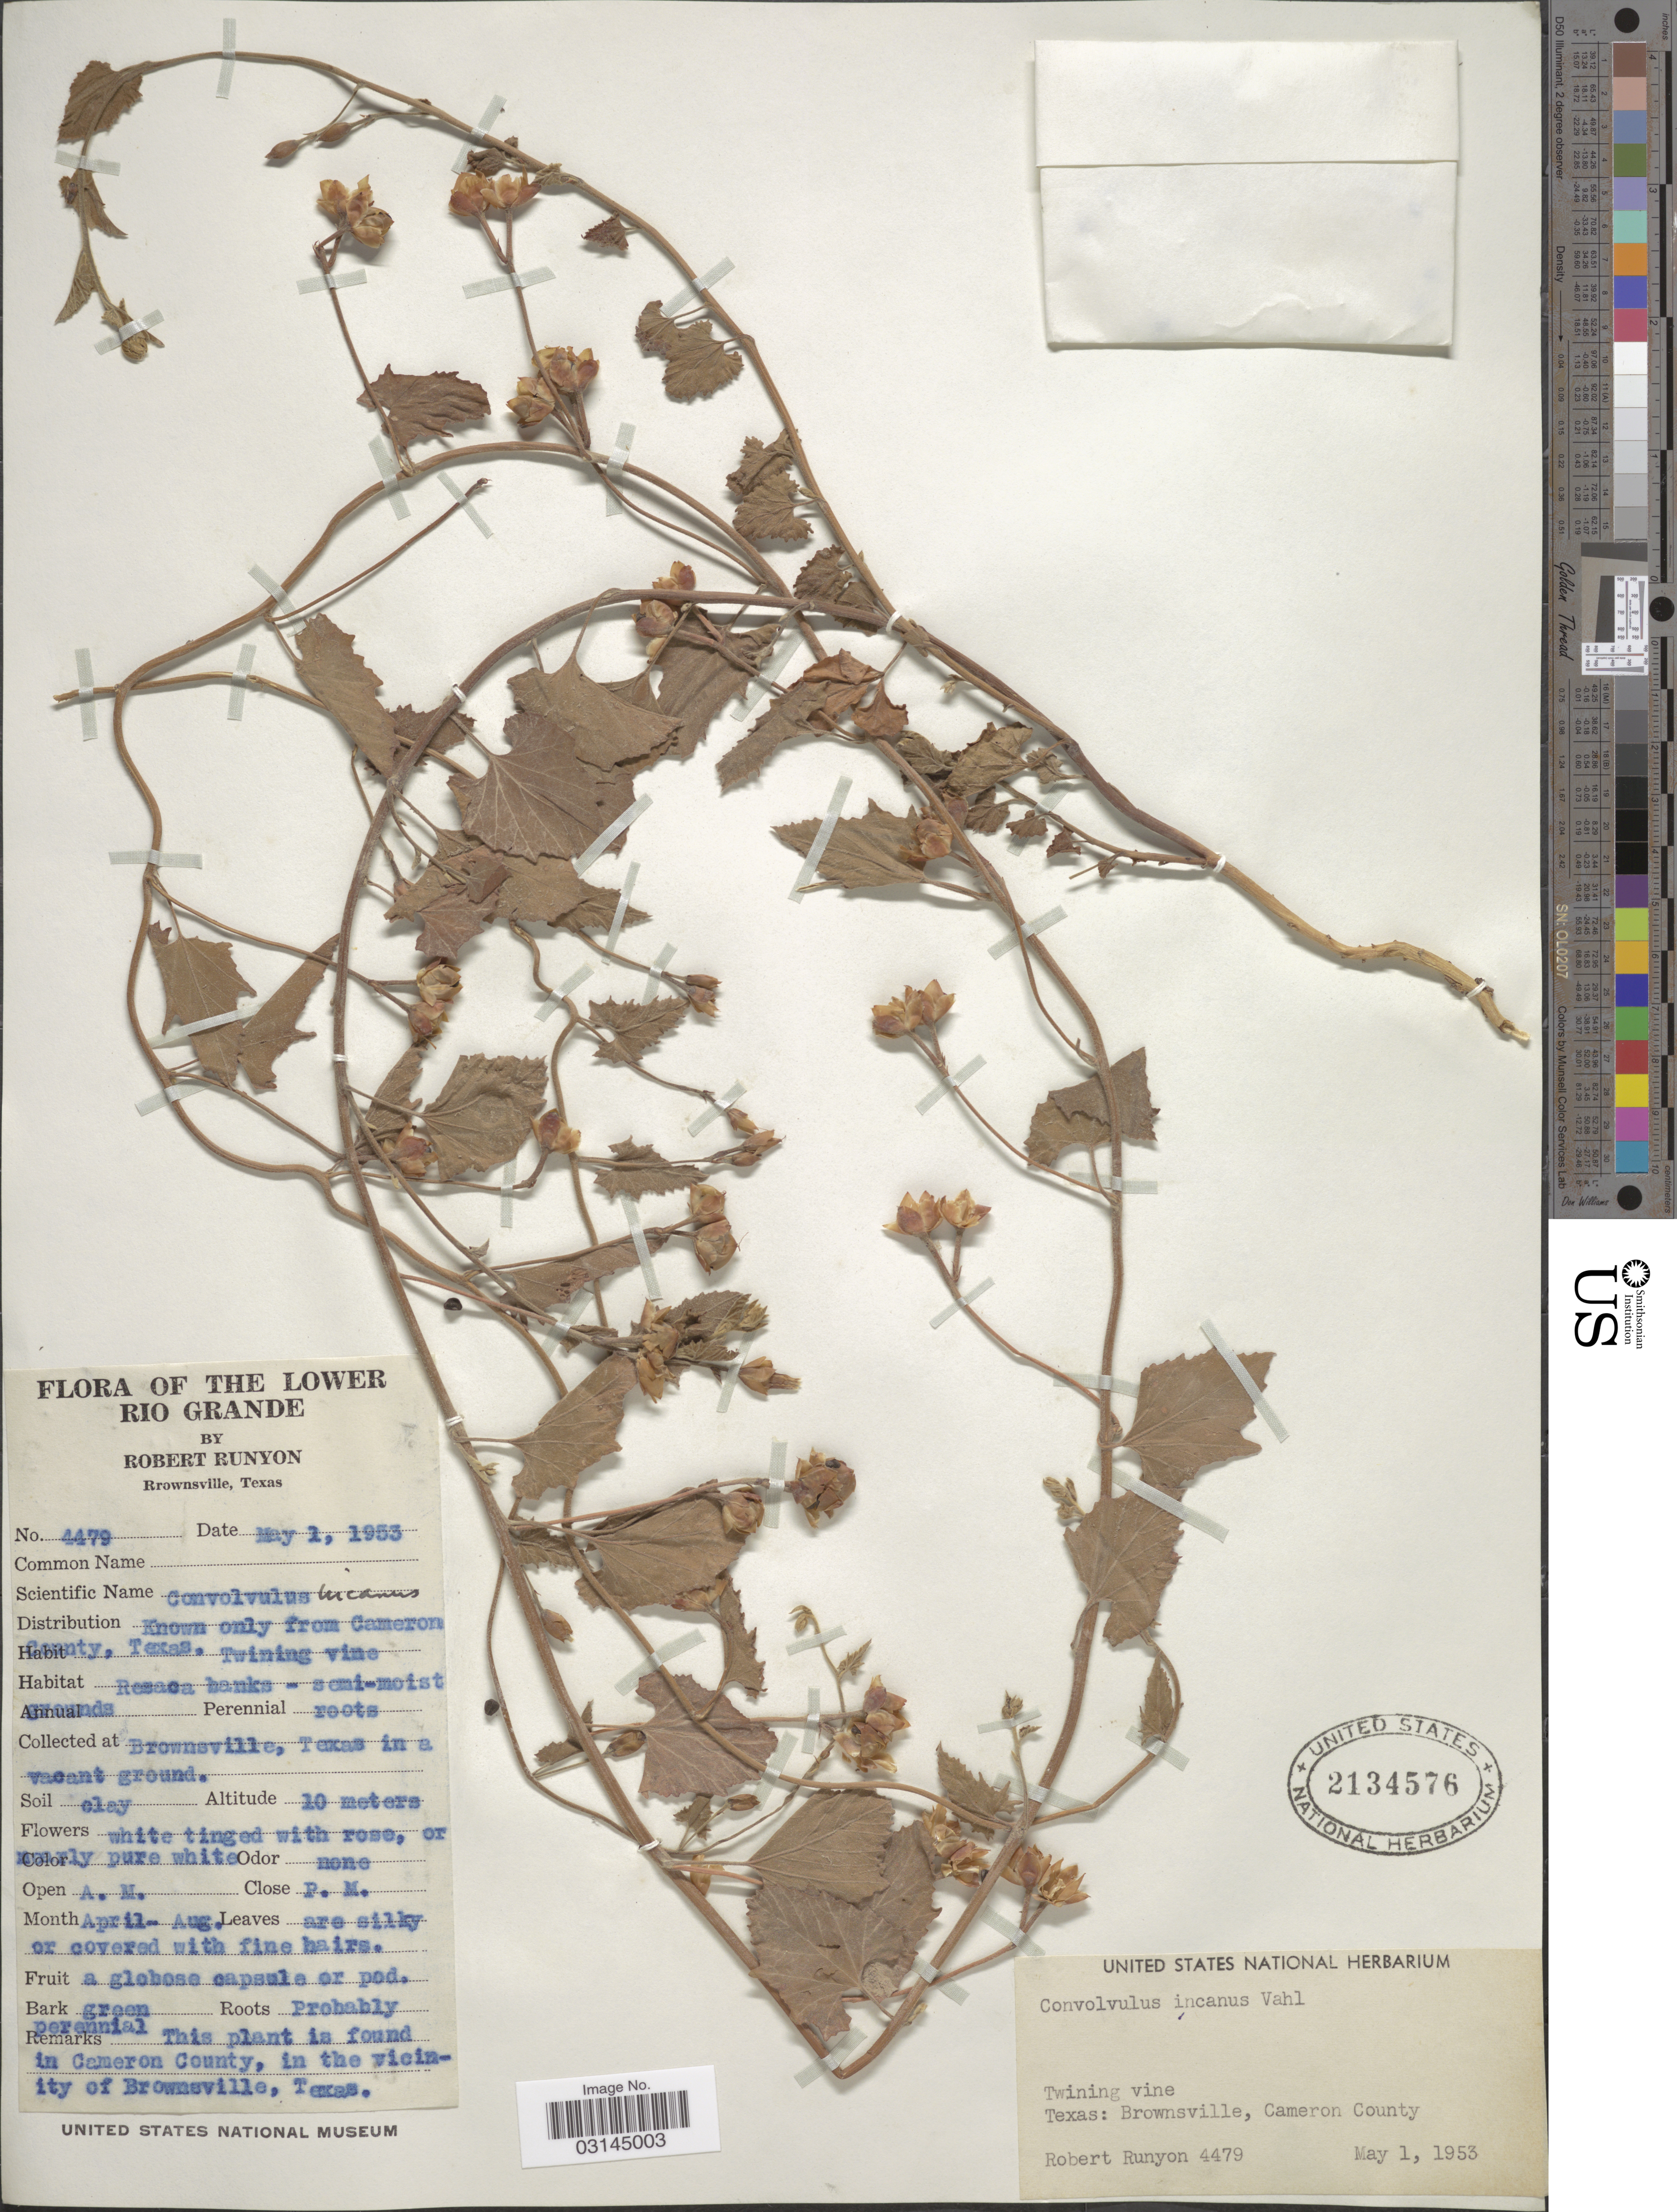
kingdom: Plantae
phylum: Tracheophyta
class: Magnoliopsida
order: Solanales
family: Convolvulaceae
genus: Convolvulus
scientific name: Convolvulus incanus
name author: Vahl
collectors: R. Runyon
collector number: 4479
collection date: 1953-05-01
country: United States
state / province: Texas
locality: The Lower Rio Grande. Brownsville, Cameron County. Texas in a vacant ground. In the vicinity of Brownsville. [unsure placement]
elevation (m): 10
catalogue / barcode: US 2134576